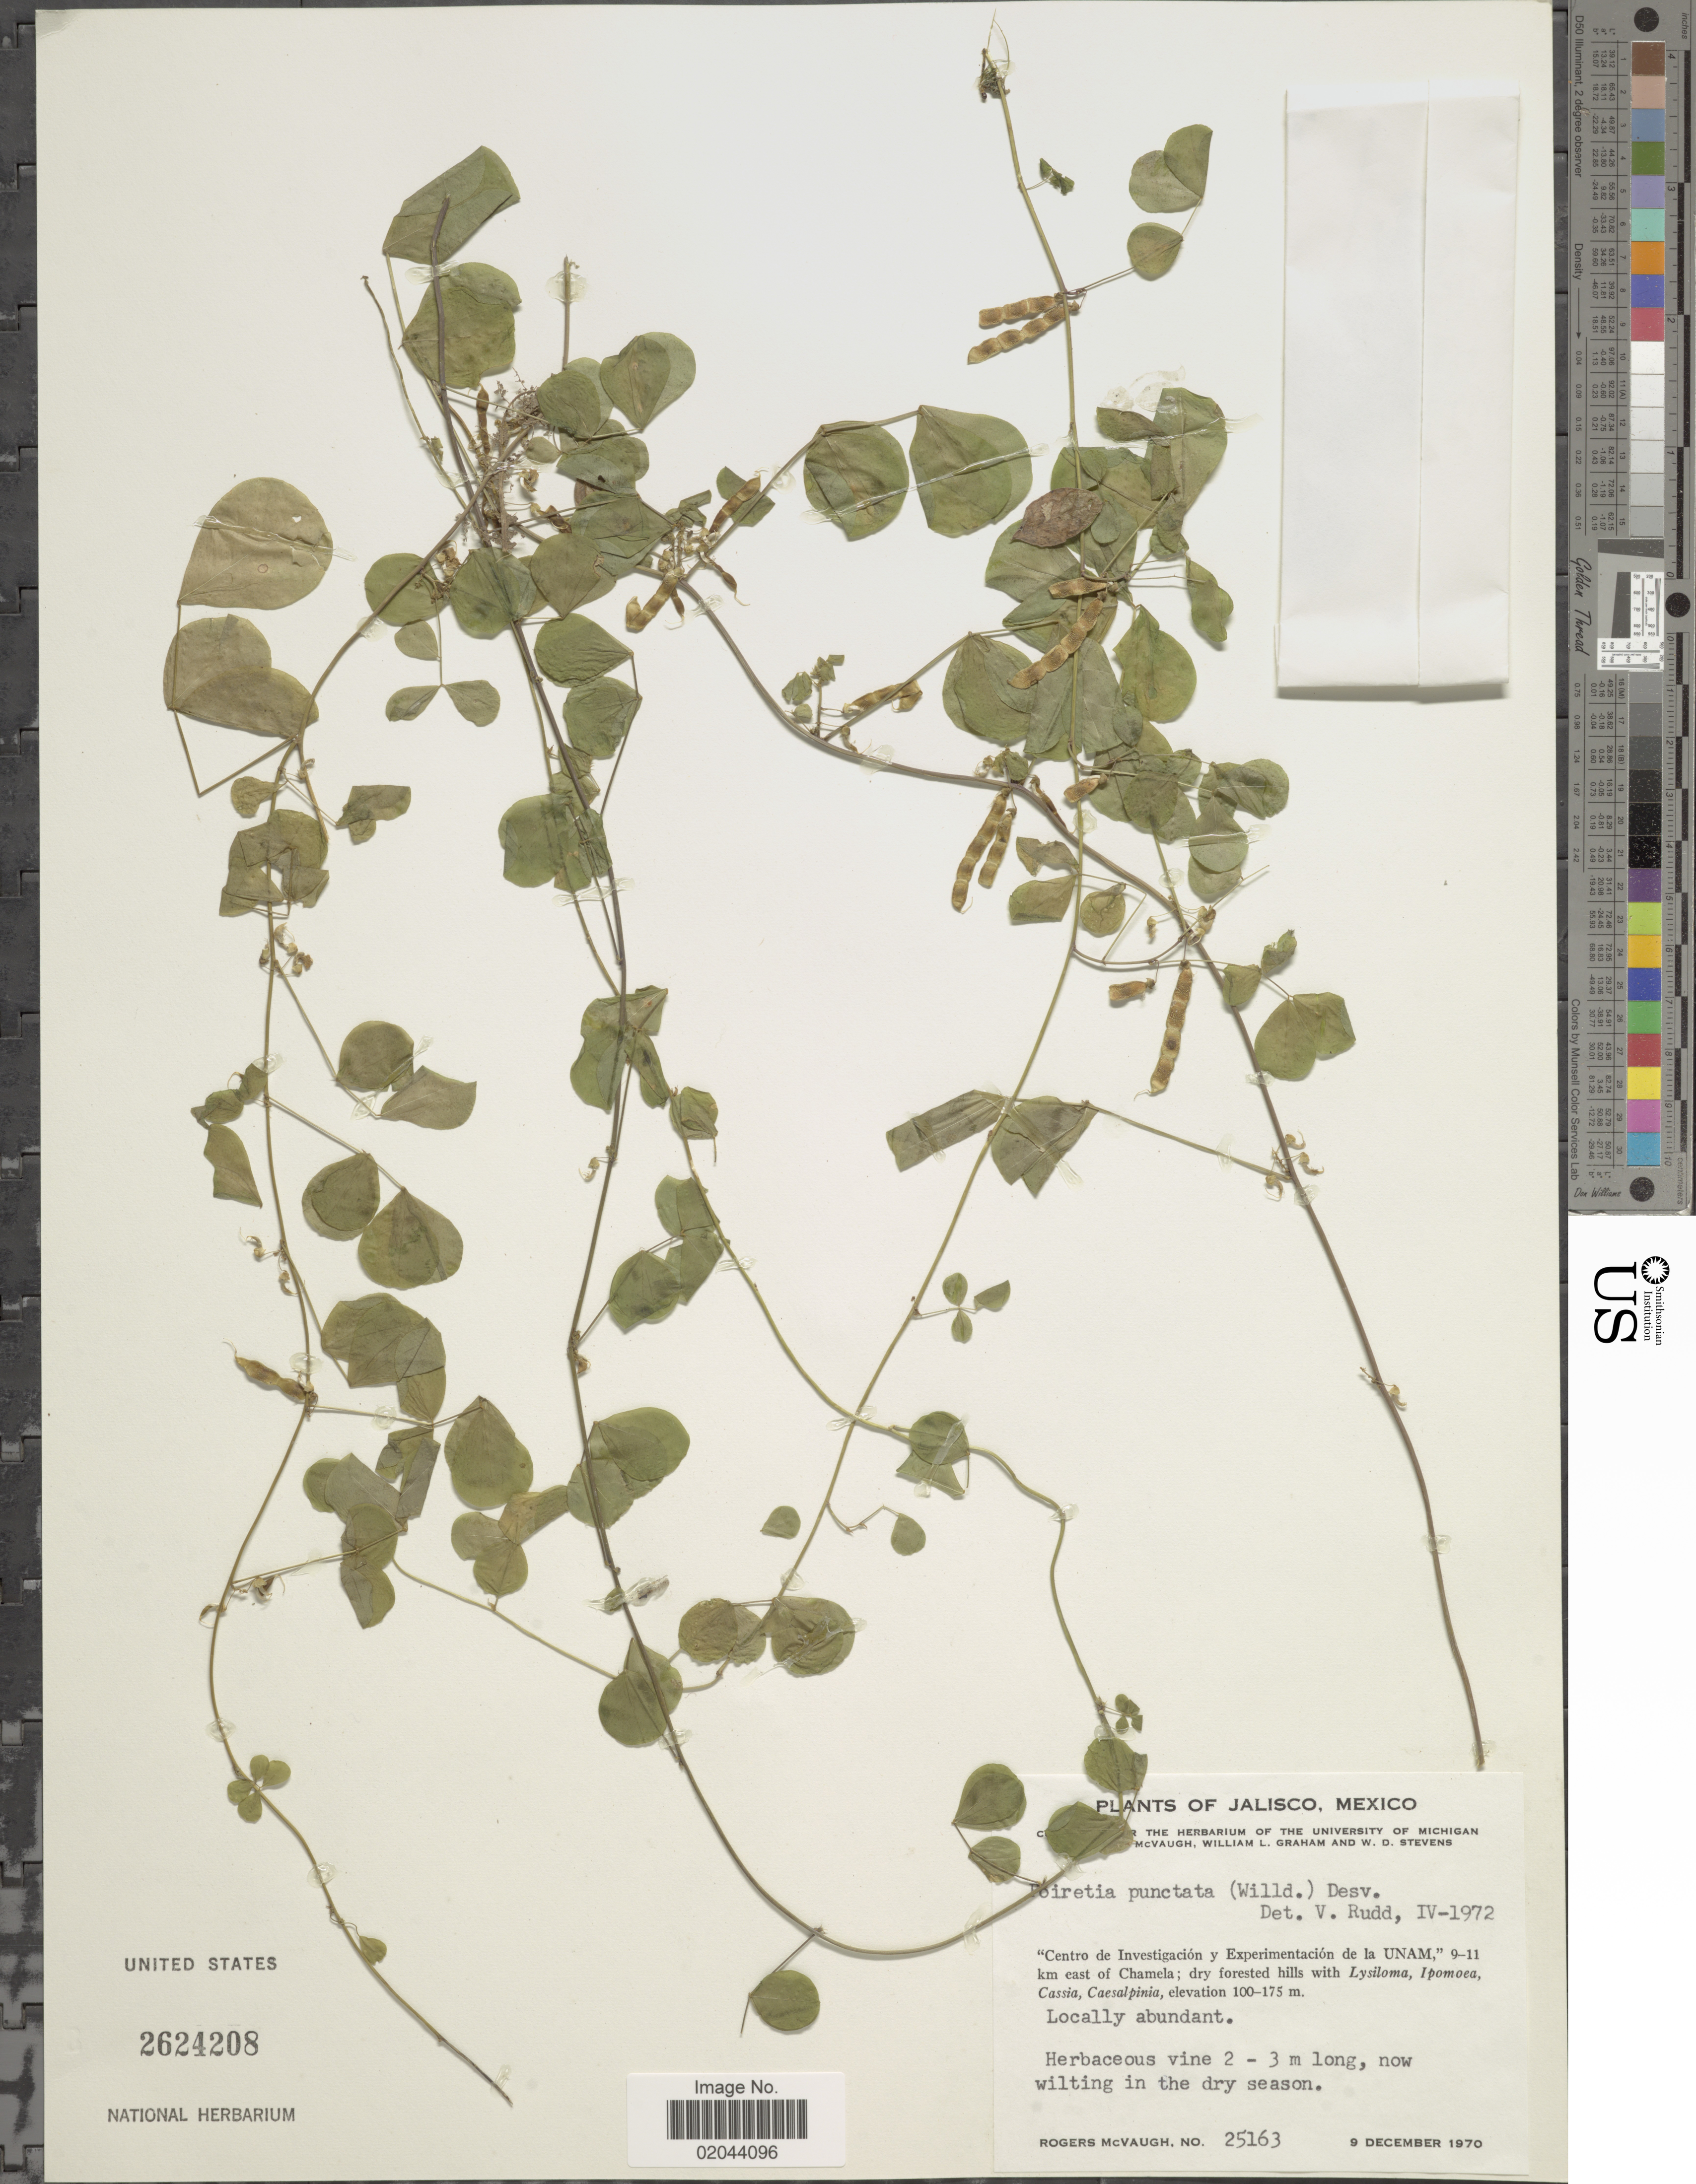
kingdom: Plantae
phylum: Tracheophyta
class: Magnoliopsida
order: Fabales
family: Fabaceae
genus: Poiretia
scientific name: Poiretia scandens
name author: Vent.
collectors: R. McVaugh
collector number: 25163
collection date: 1970-12-09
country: Mexico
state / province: Jalisco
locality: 'Centro de Investigación y Experimentación de la UNAM,' 9-11 km east of Chamela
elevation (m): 100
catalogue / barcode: US 2624208